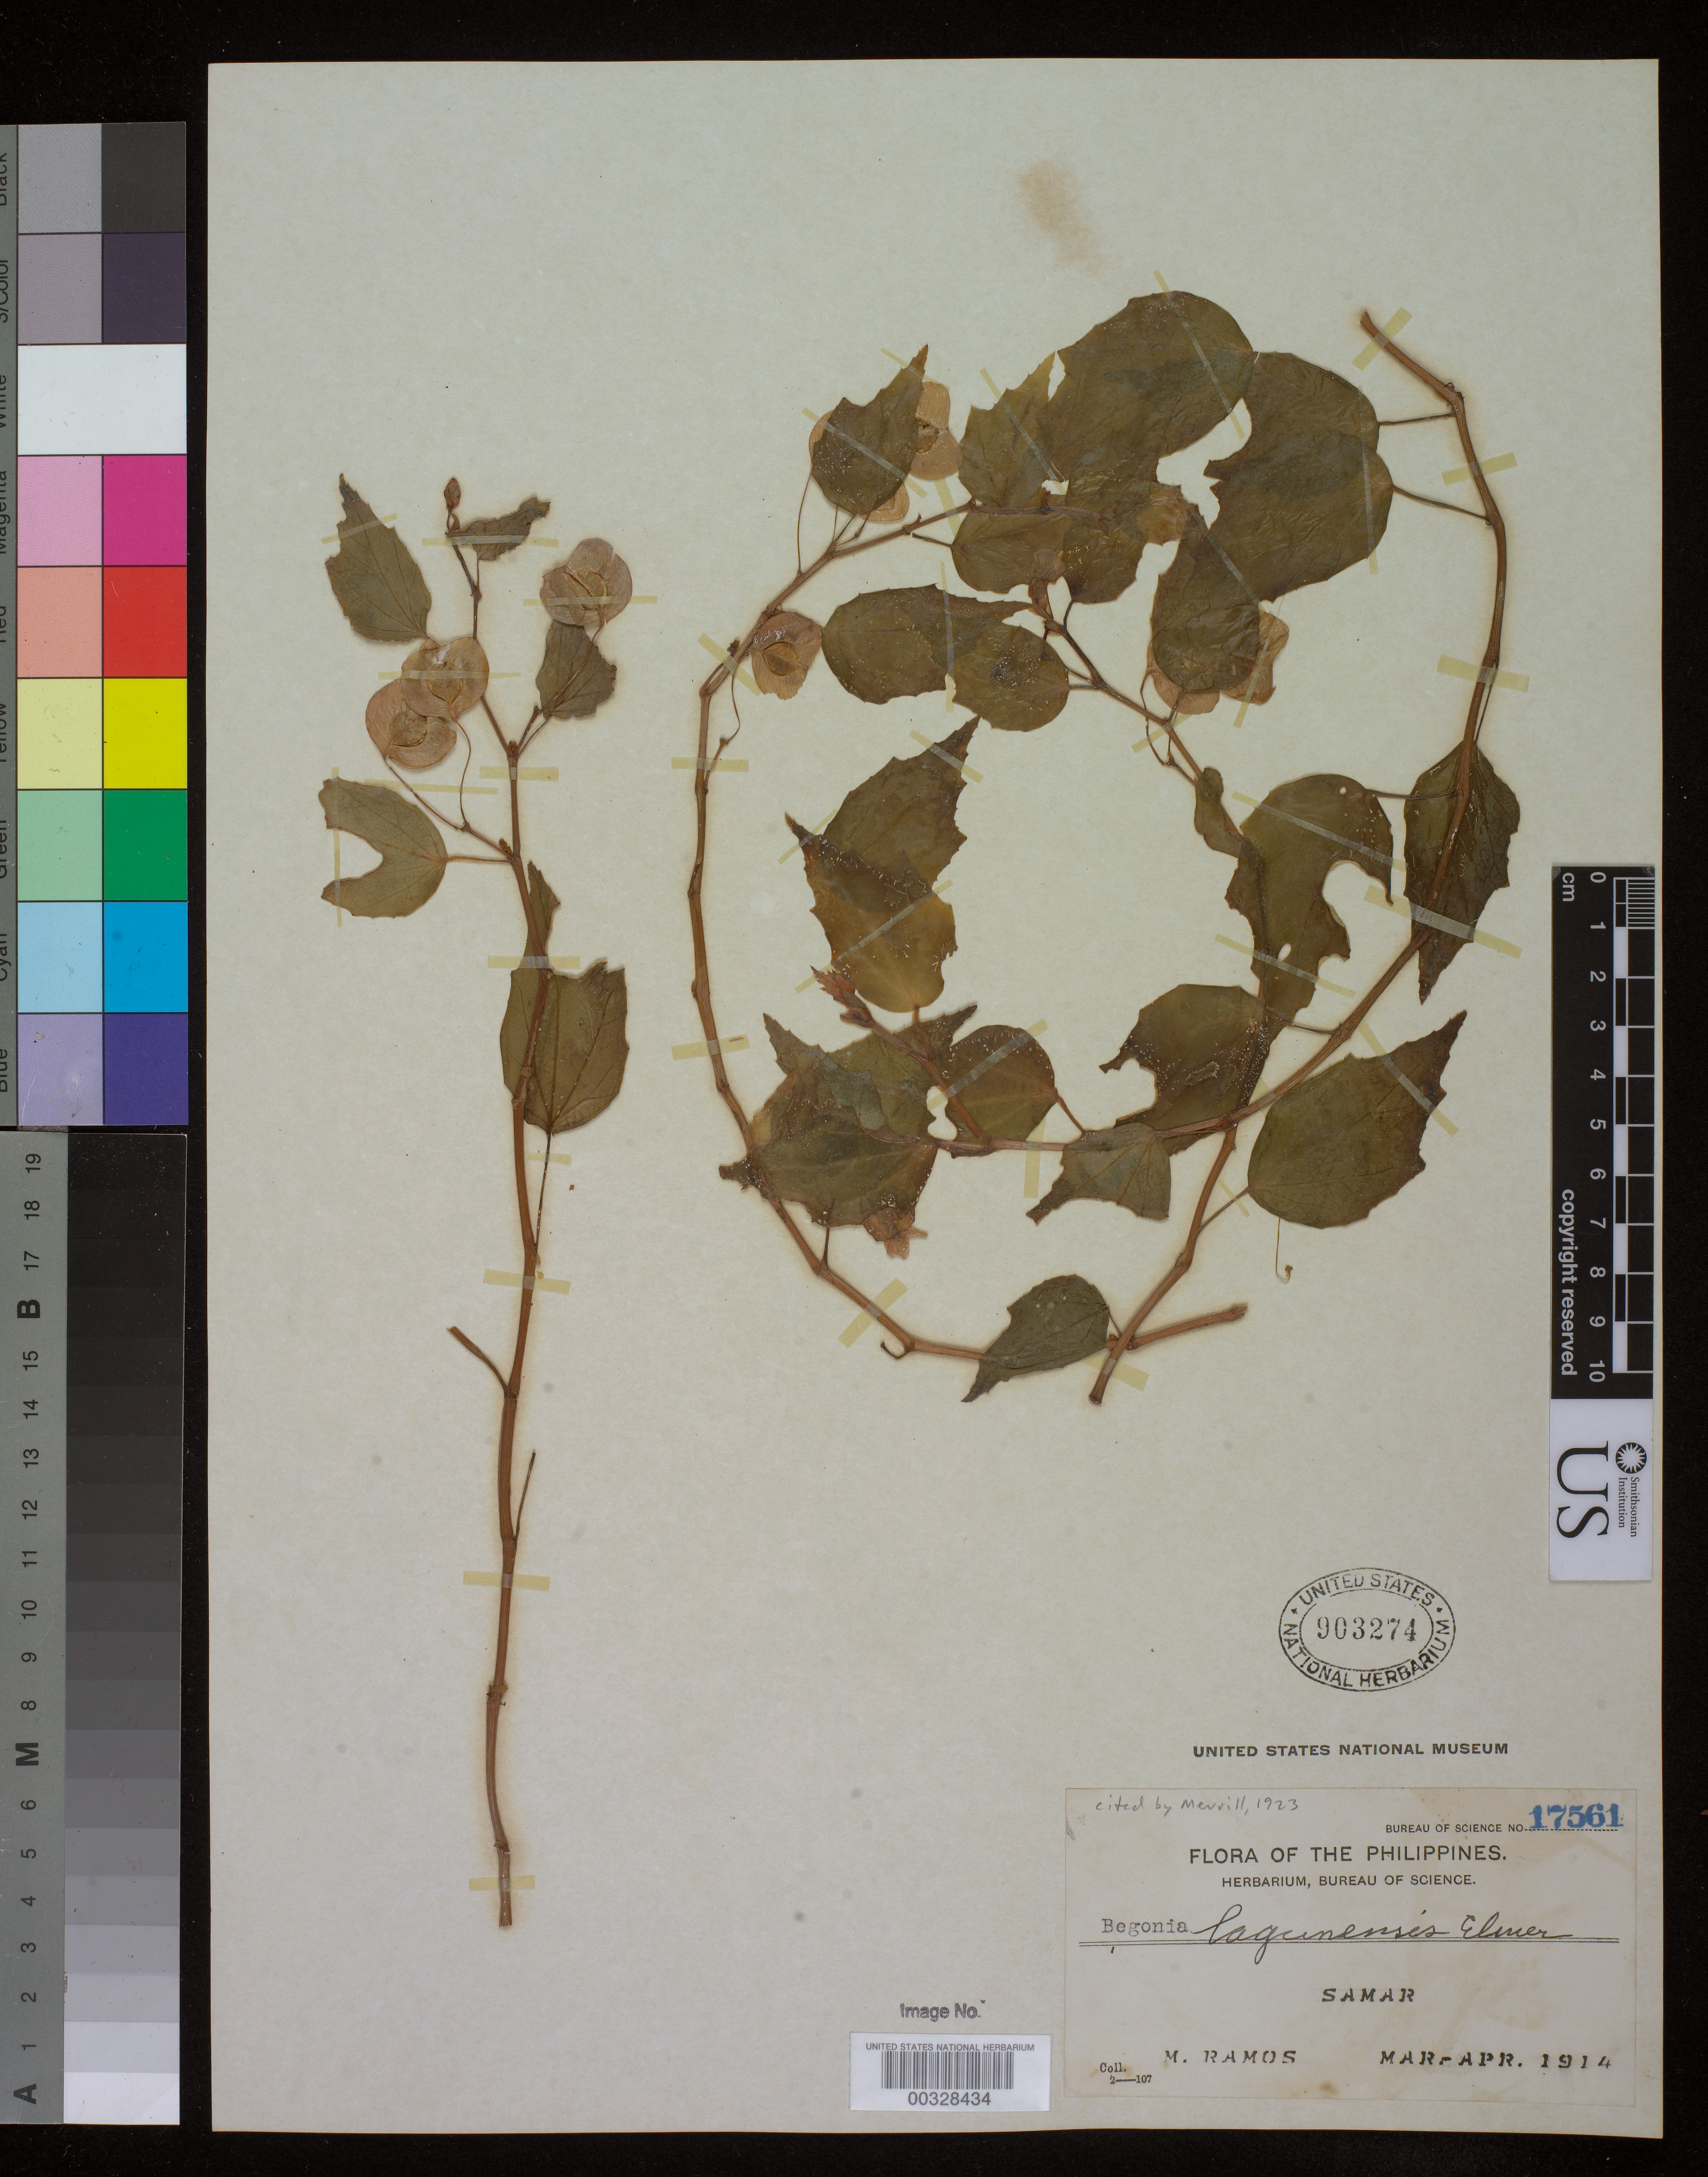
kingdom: Plantae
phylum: Tracheophyta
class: Magnoliopsida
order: Cucurbitales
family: Begoniaceae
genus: Begonia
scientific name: Begonia lagunensis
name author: Elmer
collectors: M. Ramos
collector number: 17561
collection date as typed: Mar 1914 to -- Apr 1914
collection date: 1914-03/1914-04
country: Philippines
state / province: Eastern Visayas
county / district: Eastern Samar / Northern Samar / Western Samar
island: Samar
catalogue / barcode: US 903274